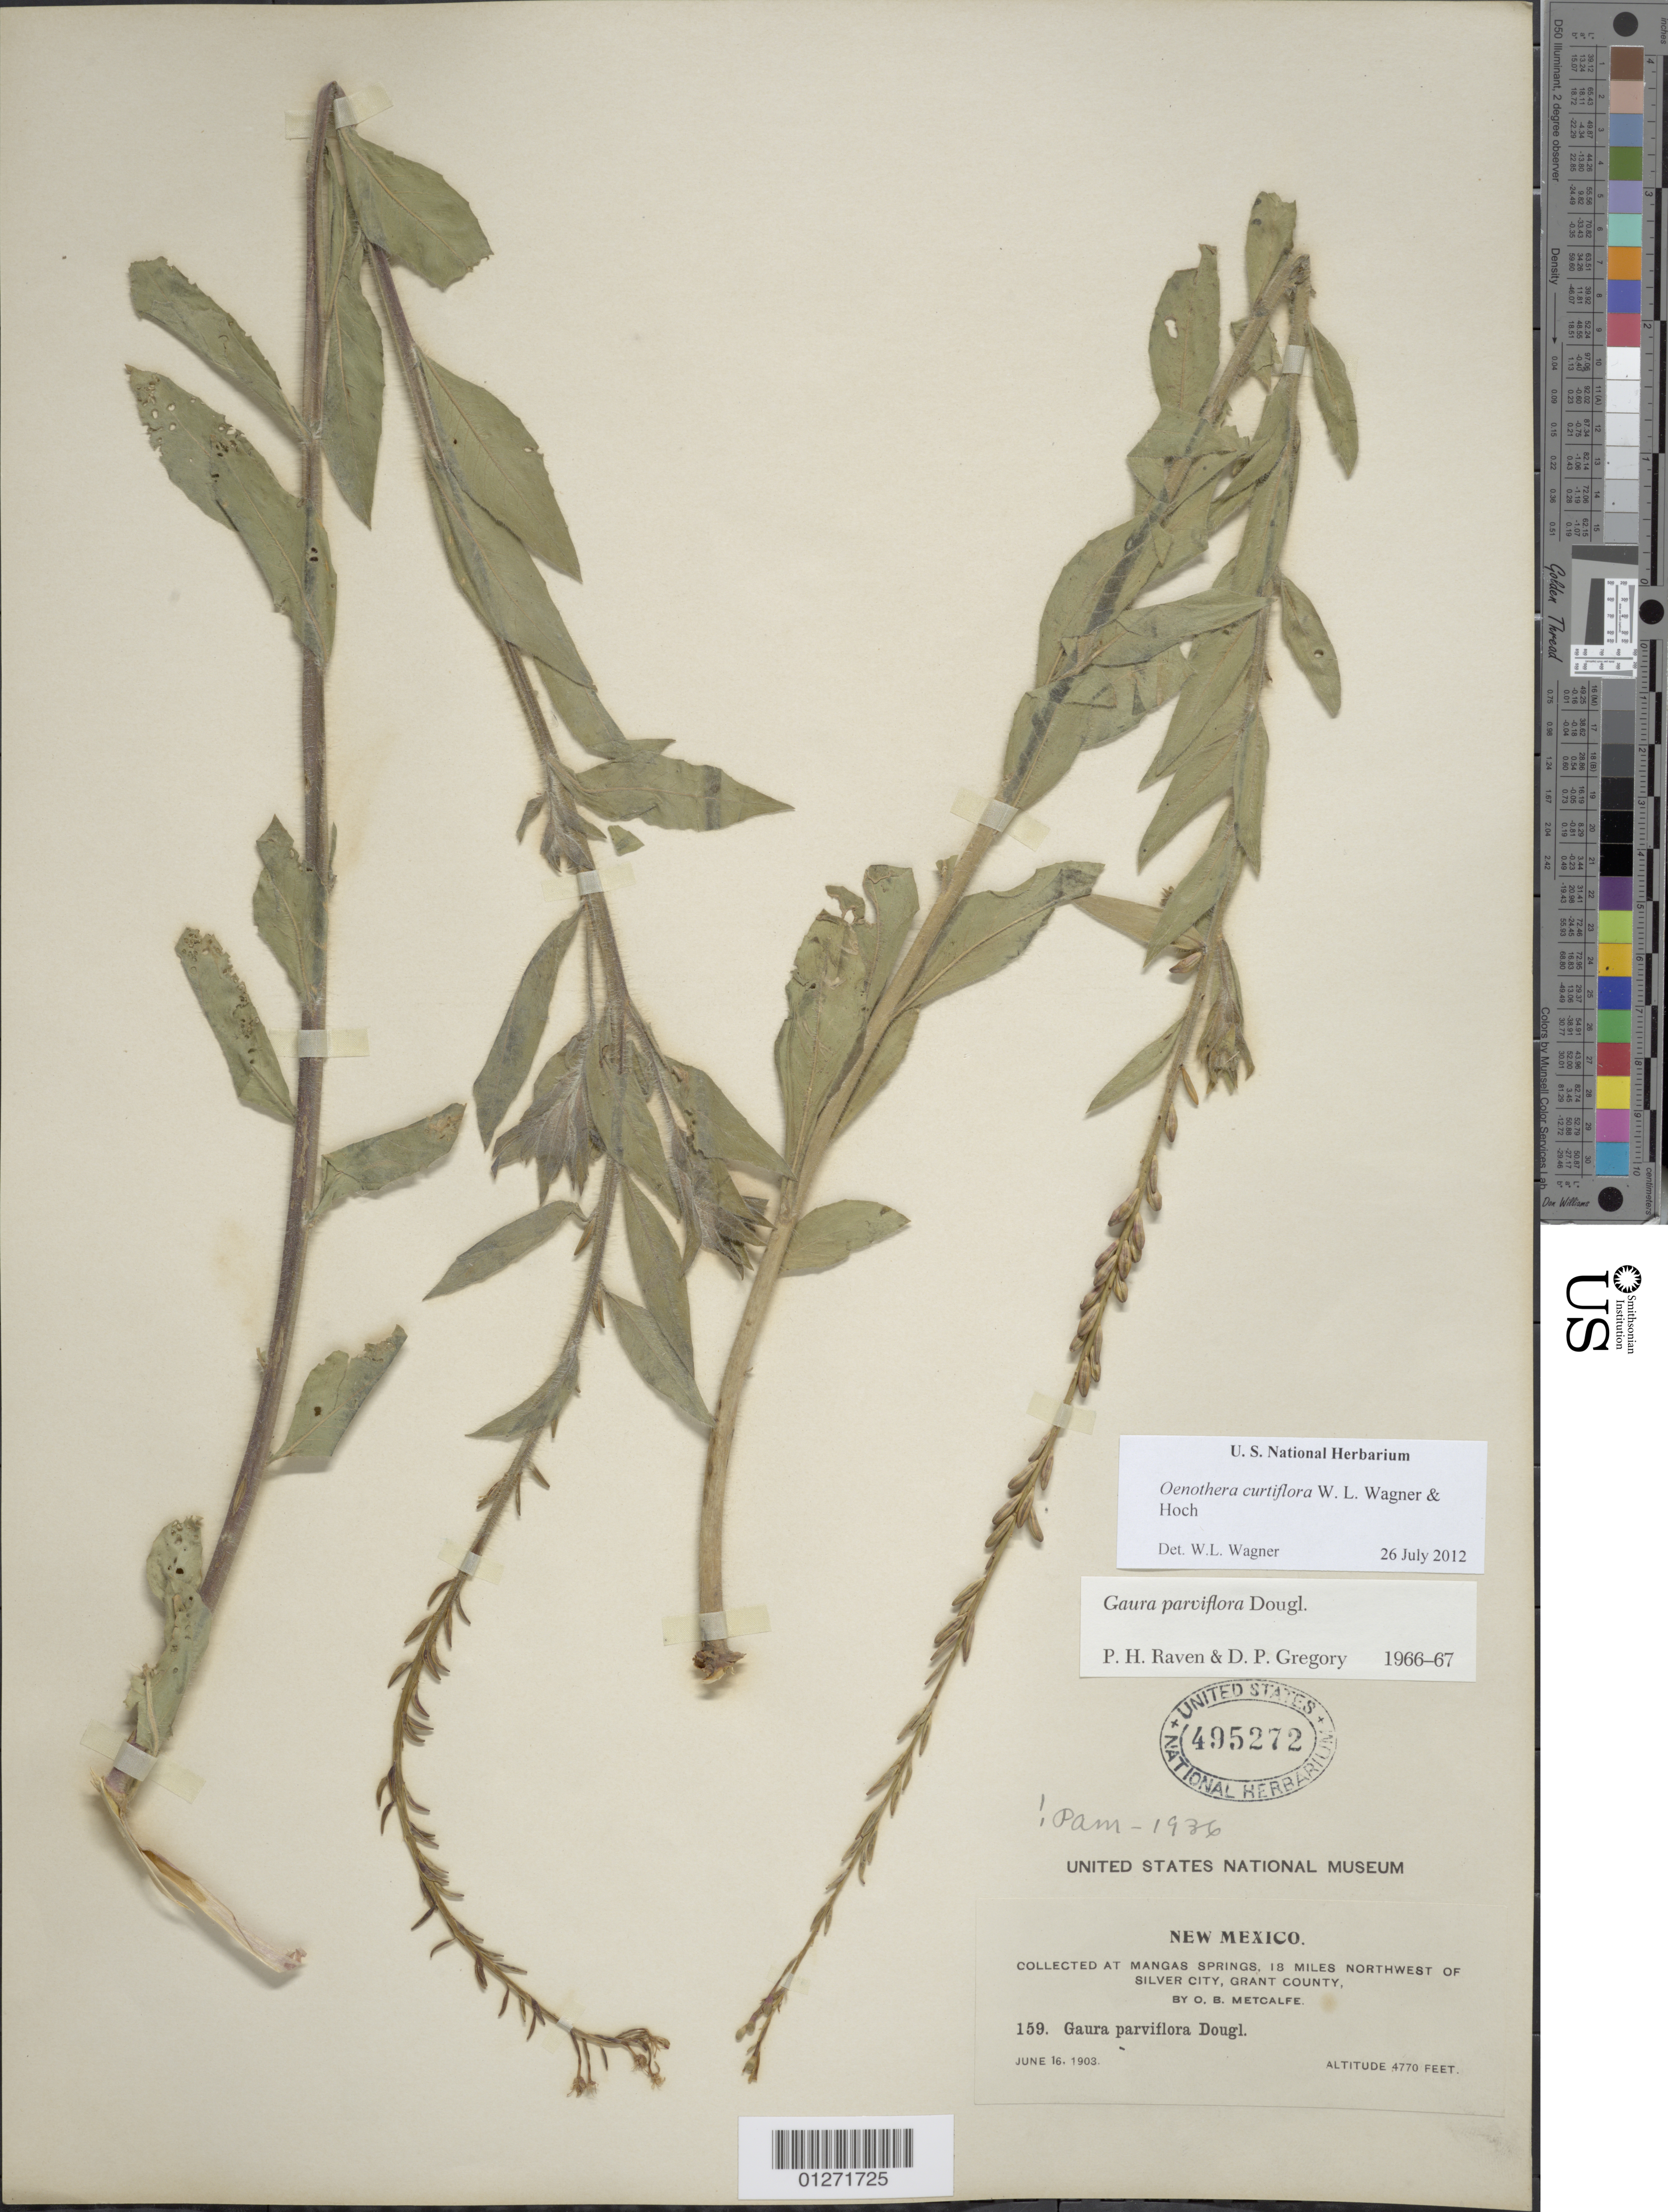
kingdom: Plantae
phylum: Tracheophyta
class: Magnoliopsida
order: Myrtales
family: Onagraceae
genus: Oenothera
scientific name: Oenothera curtiflora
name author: W.L. Wagner & Hoch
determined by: Wagner, W. L., (BOT), Smithsonian Institution - National Museum of Natural History (UNITED STATES)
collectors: O. B. Metcalfe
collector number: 159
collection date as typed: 16 Jun 1903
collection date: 1903-06-16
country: United States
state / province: New Mexico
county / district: Grant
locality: Mangas Springs, 18 mi NW of Silver City.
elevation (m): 1454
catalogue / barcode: US 495272